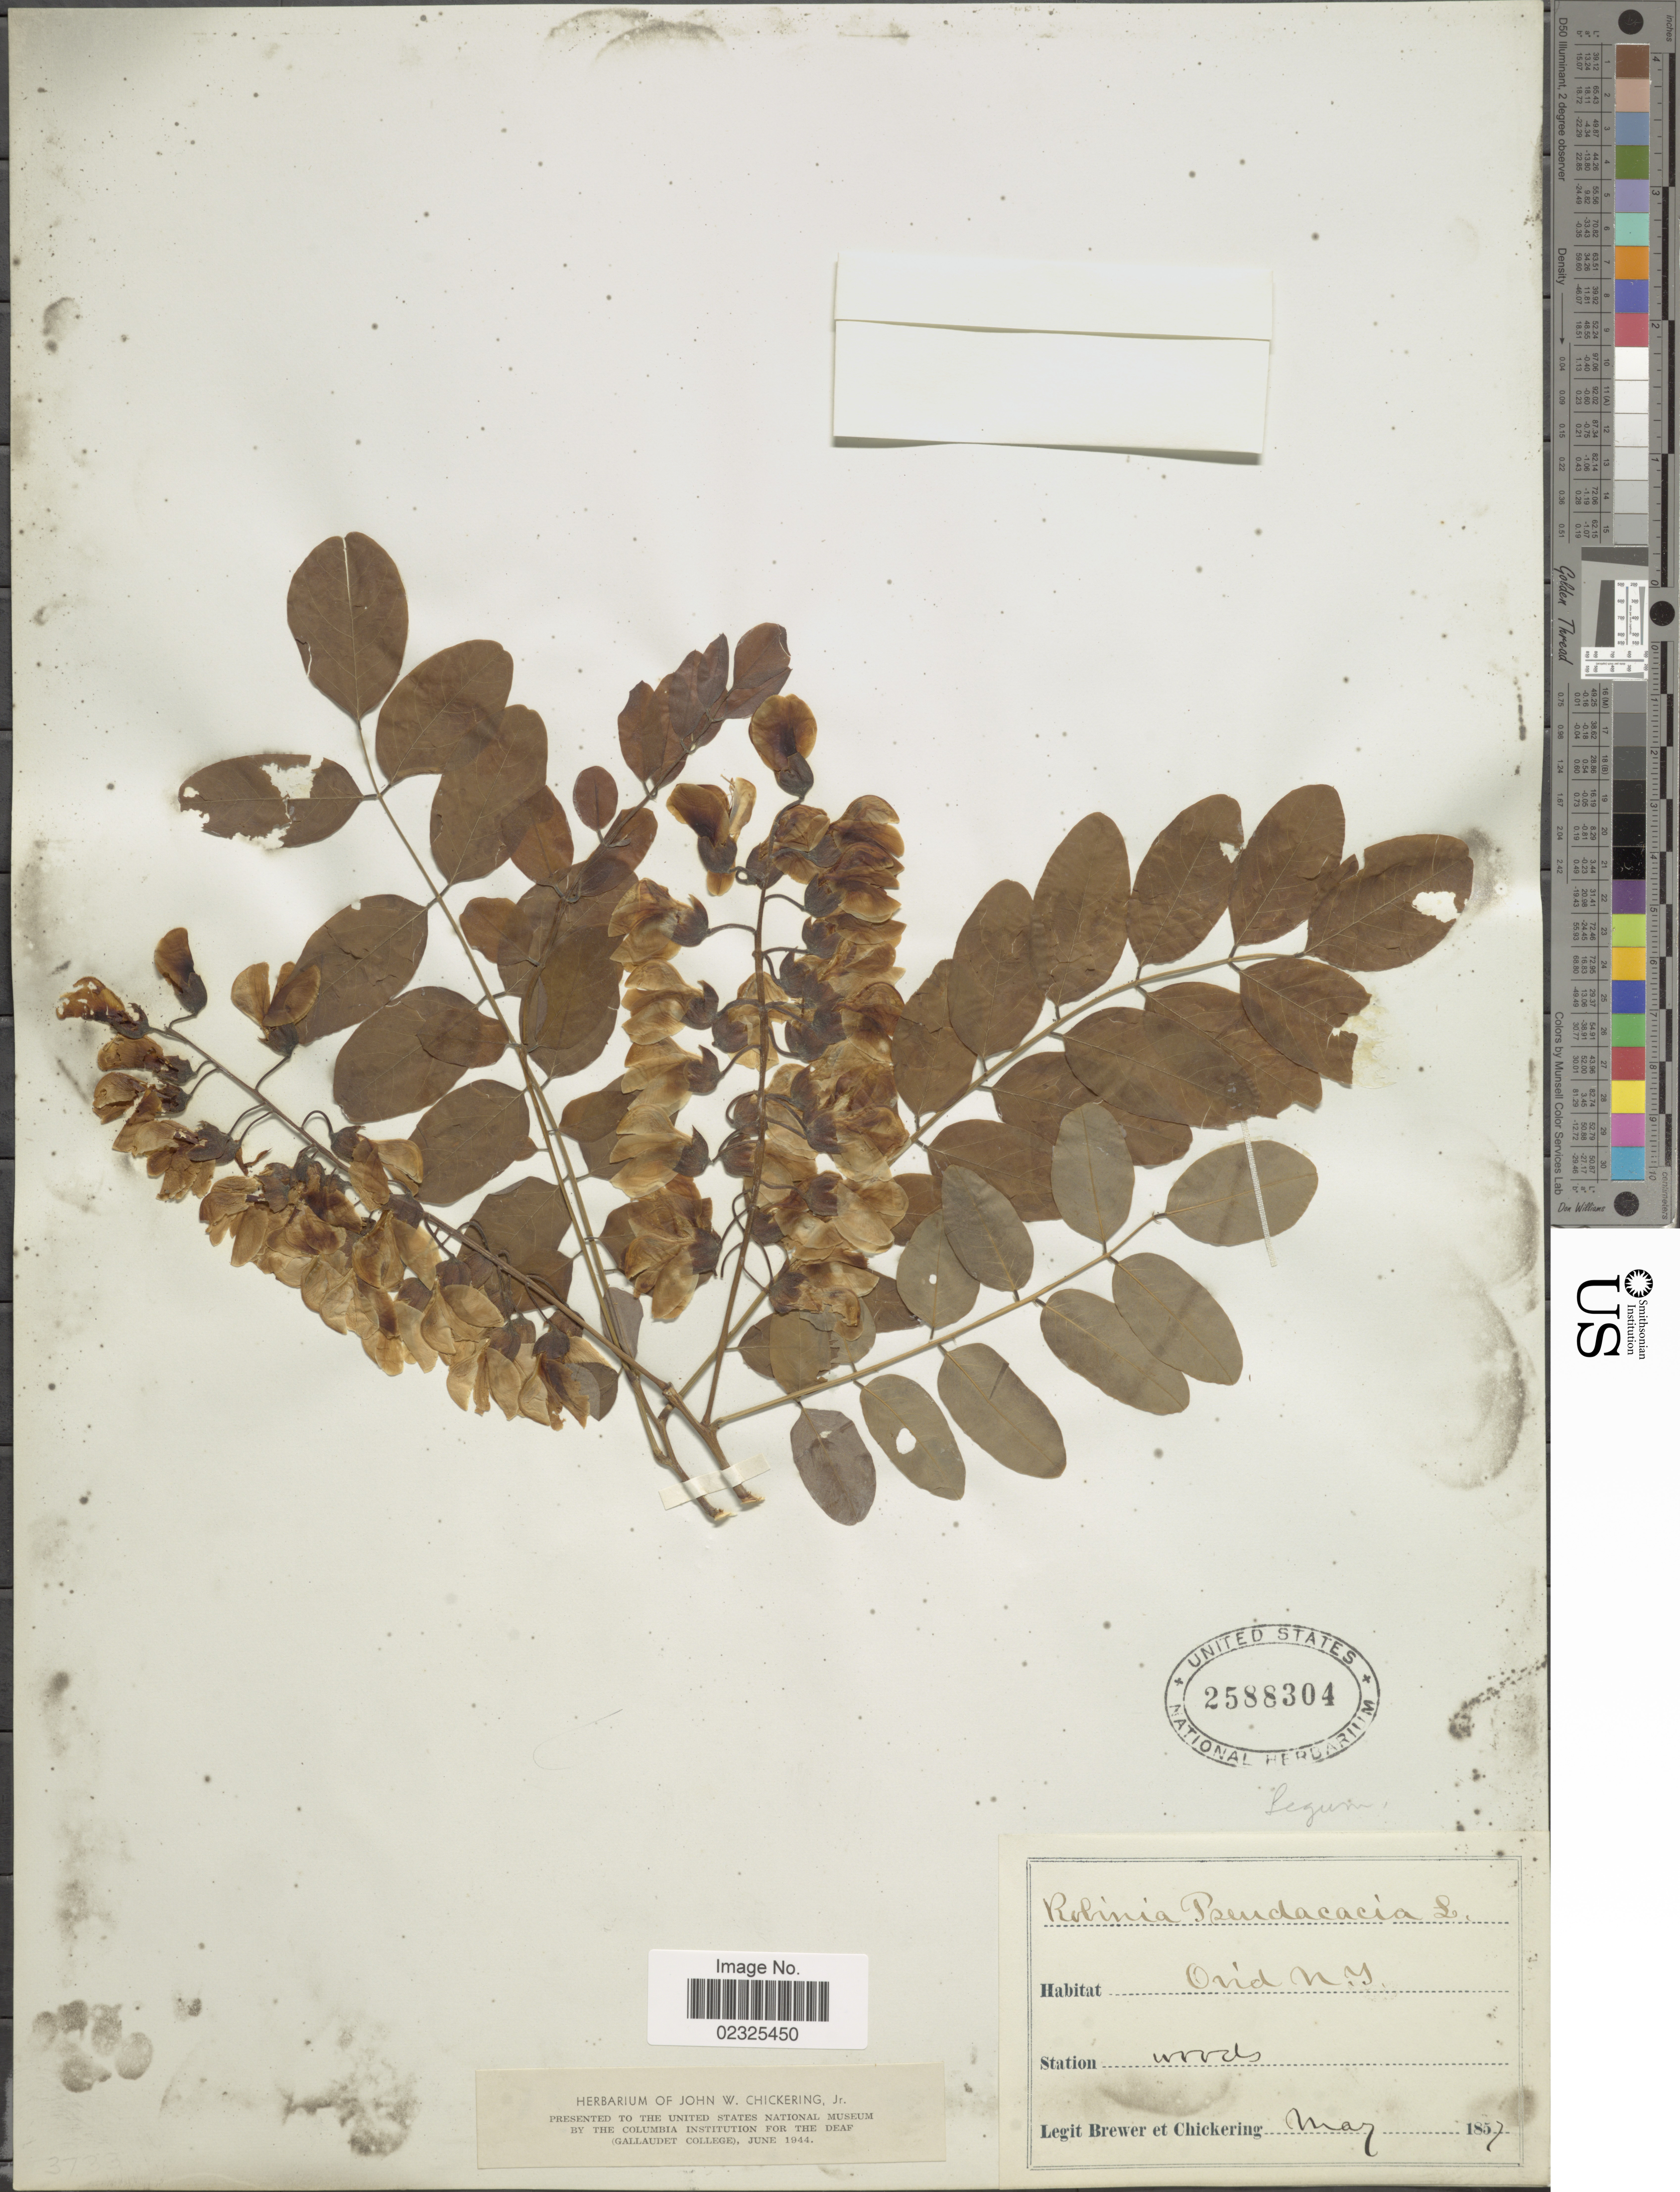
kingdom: Plantae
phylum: Tracheophyta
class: Magnoliopsida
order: Fabales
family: Fabaceae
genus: Robinia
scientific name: Robinia pseudoacacia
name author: L.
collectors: -. Brewer & -. Chickering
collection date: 1857-05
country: United States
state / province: New York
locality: Ovid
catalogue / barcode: US 2588304